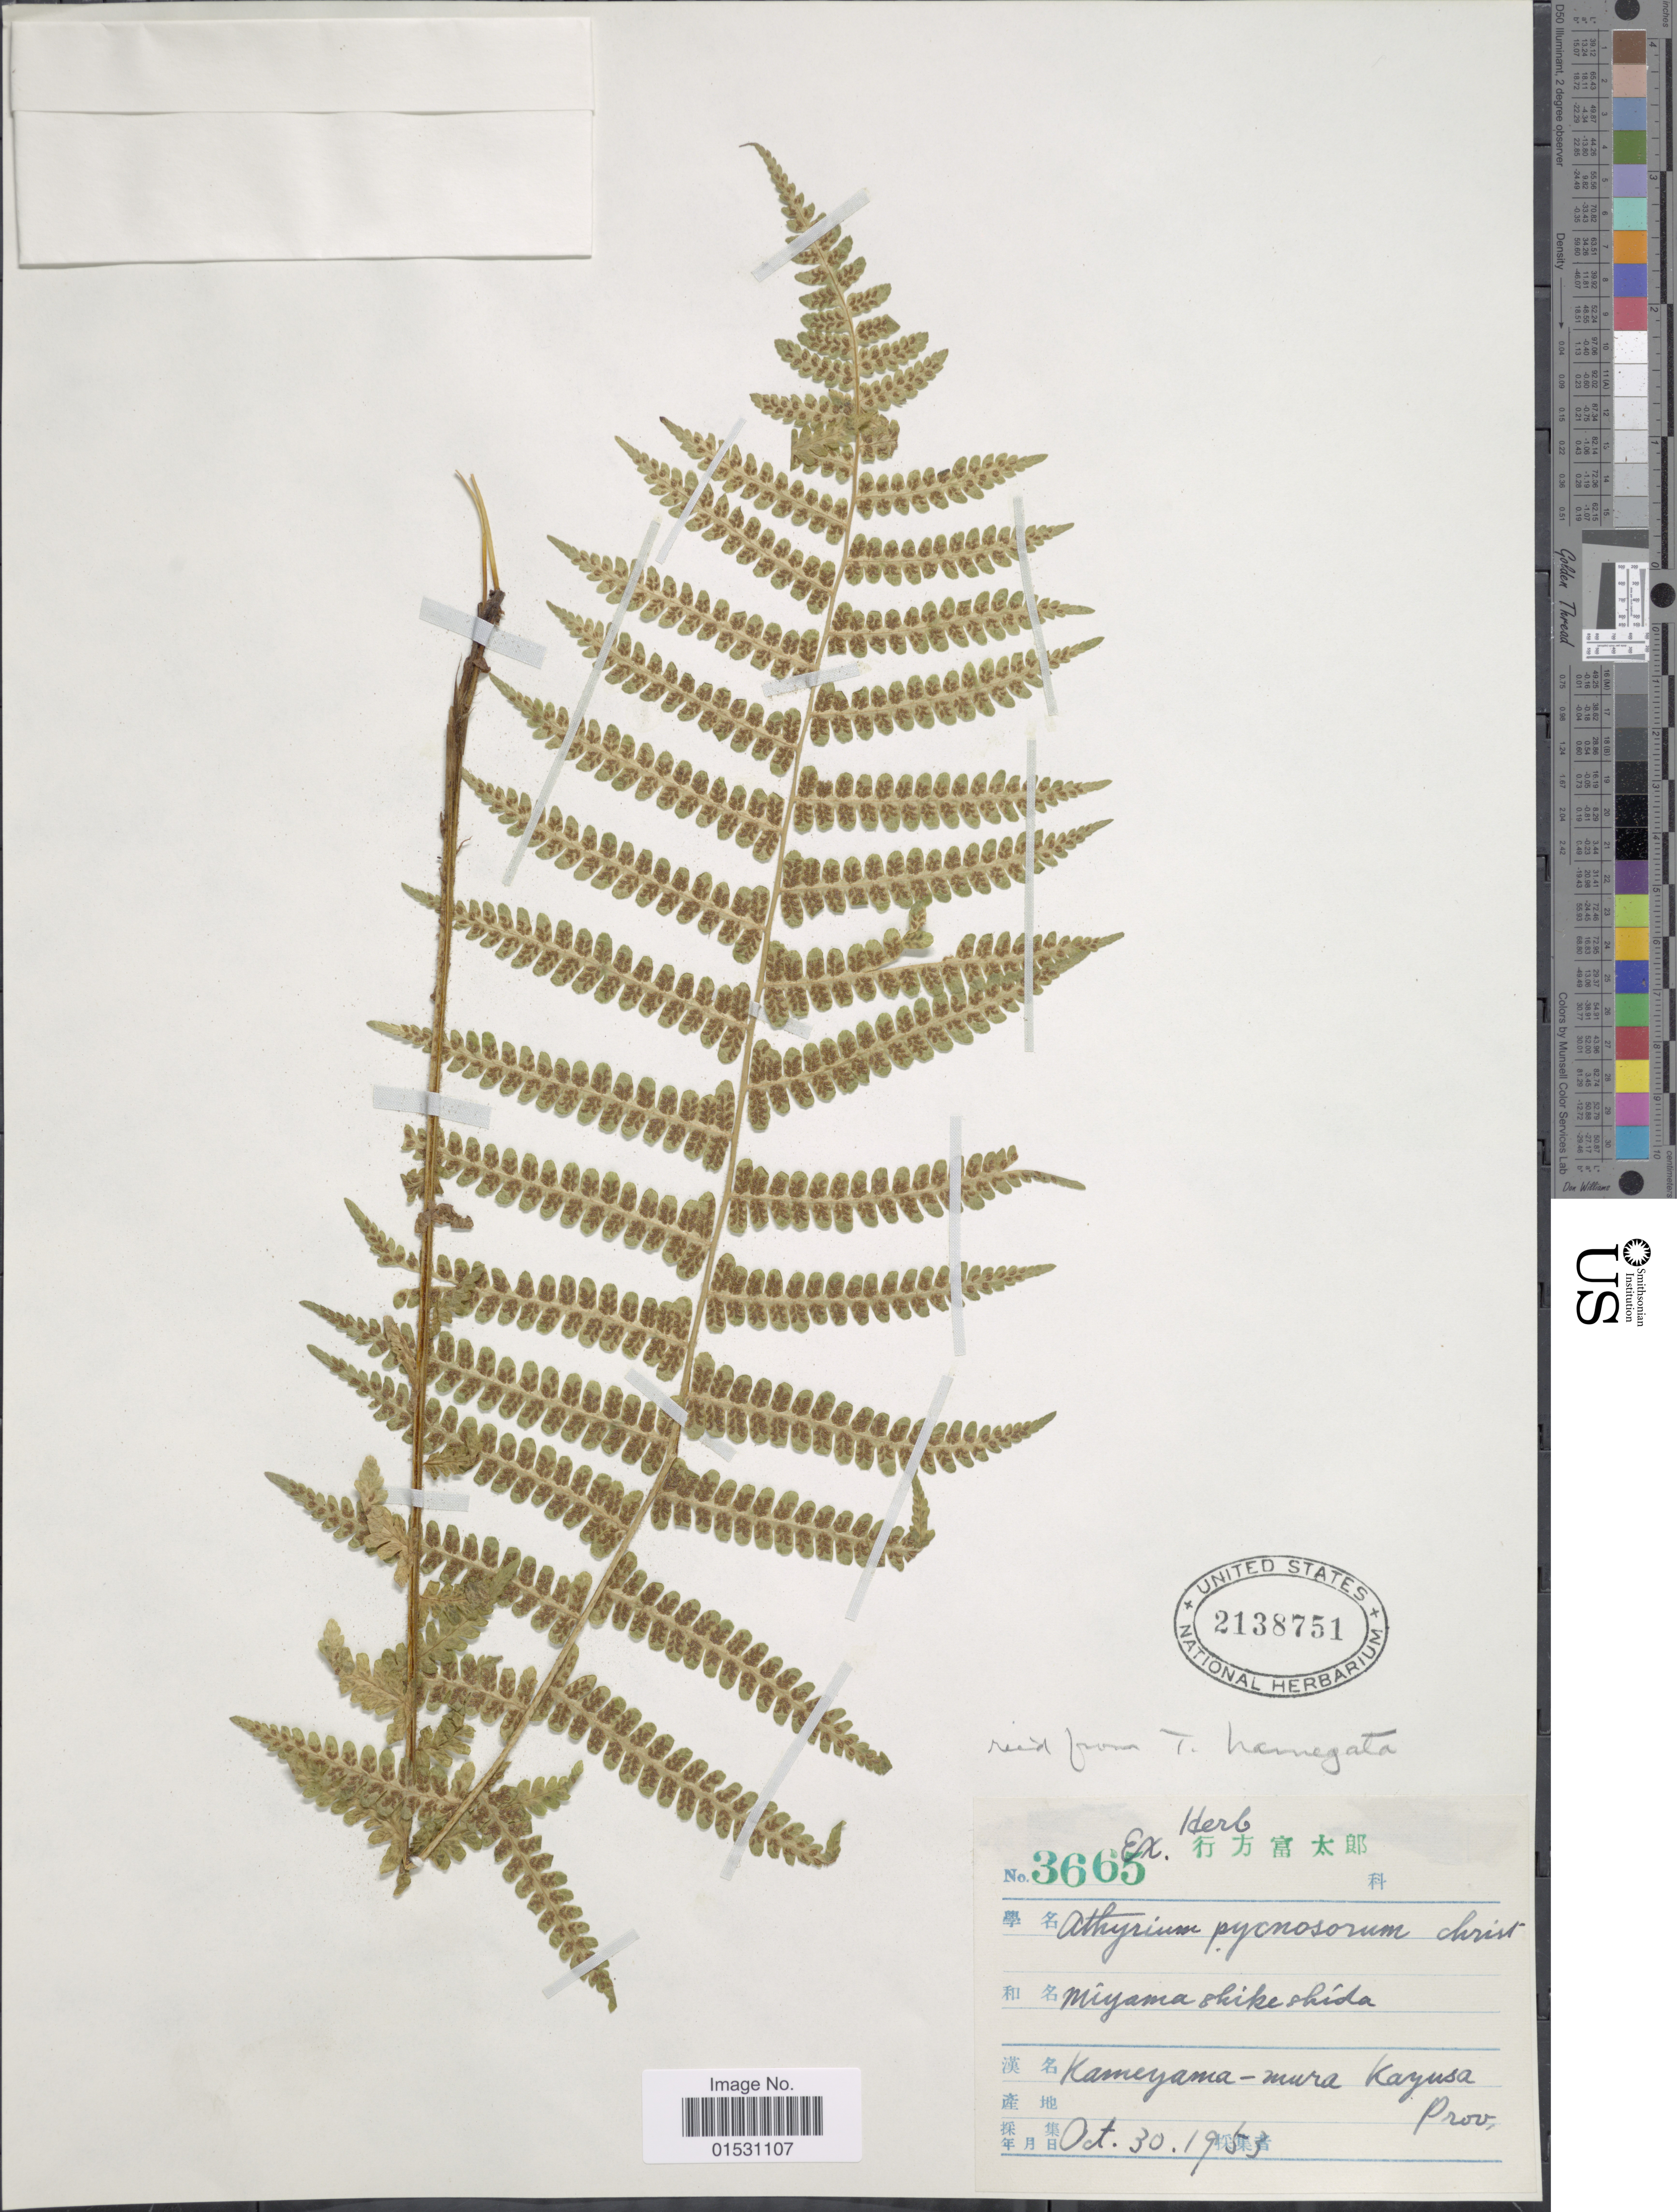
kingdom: Plantae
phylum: Tracheophyta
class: Polypodiopsida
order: Polypodiales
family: Athyriaceae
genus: Athyrium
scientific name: Athyrium pycnosorum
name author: Christ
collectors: ex herb. X.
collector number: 3665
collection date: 1953-10-30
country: India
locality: Kameyama-mura Kayusa Prov.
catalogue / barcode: US 2138751